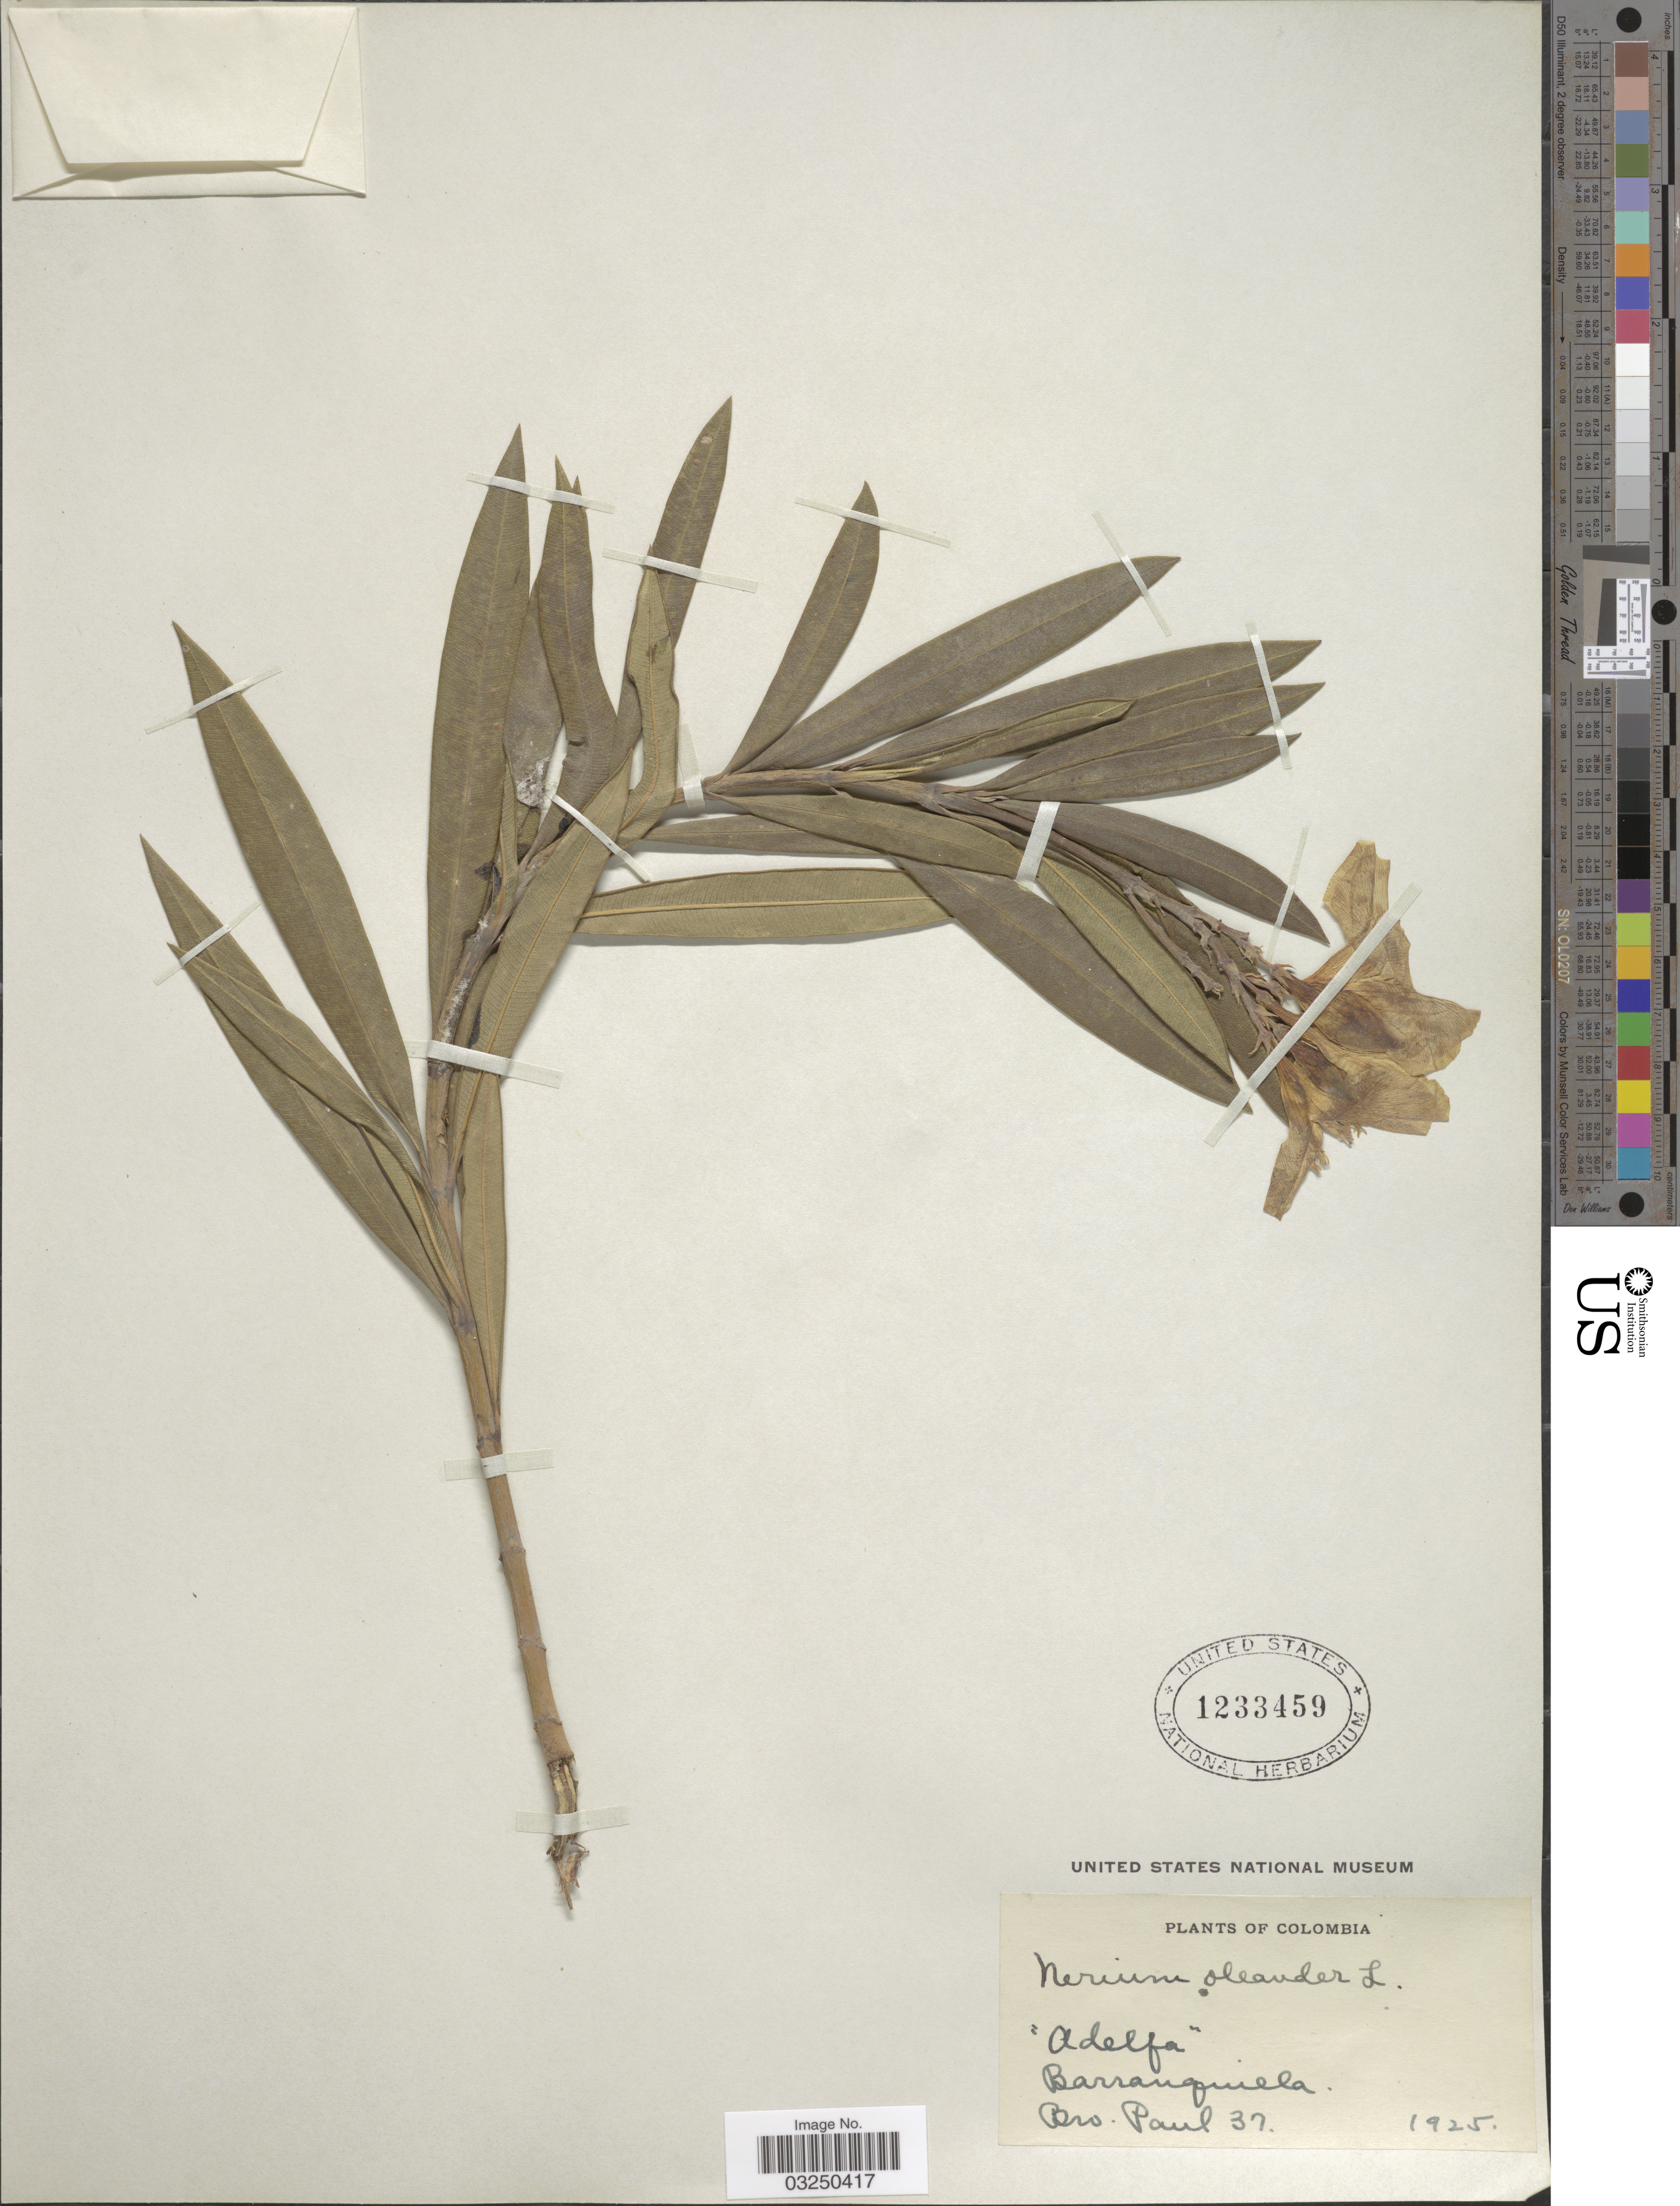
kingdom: Plantae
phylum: Tracheophyta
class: Magnoliopsida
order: Gentianales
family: Apocynaceae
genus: Nerium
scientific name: Nerium oleander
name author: L.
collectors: B. Paul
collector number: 37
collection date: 1925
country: Colombia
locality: Barranquilla.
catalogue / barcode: US 1233459